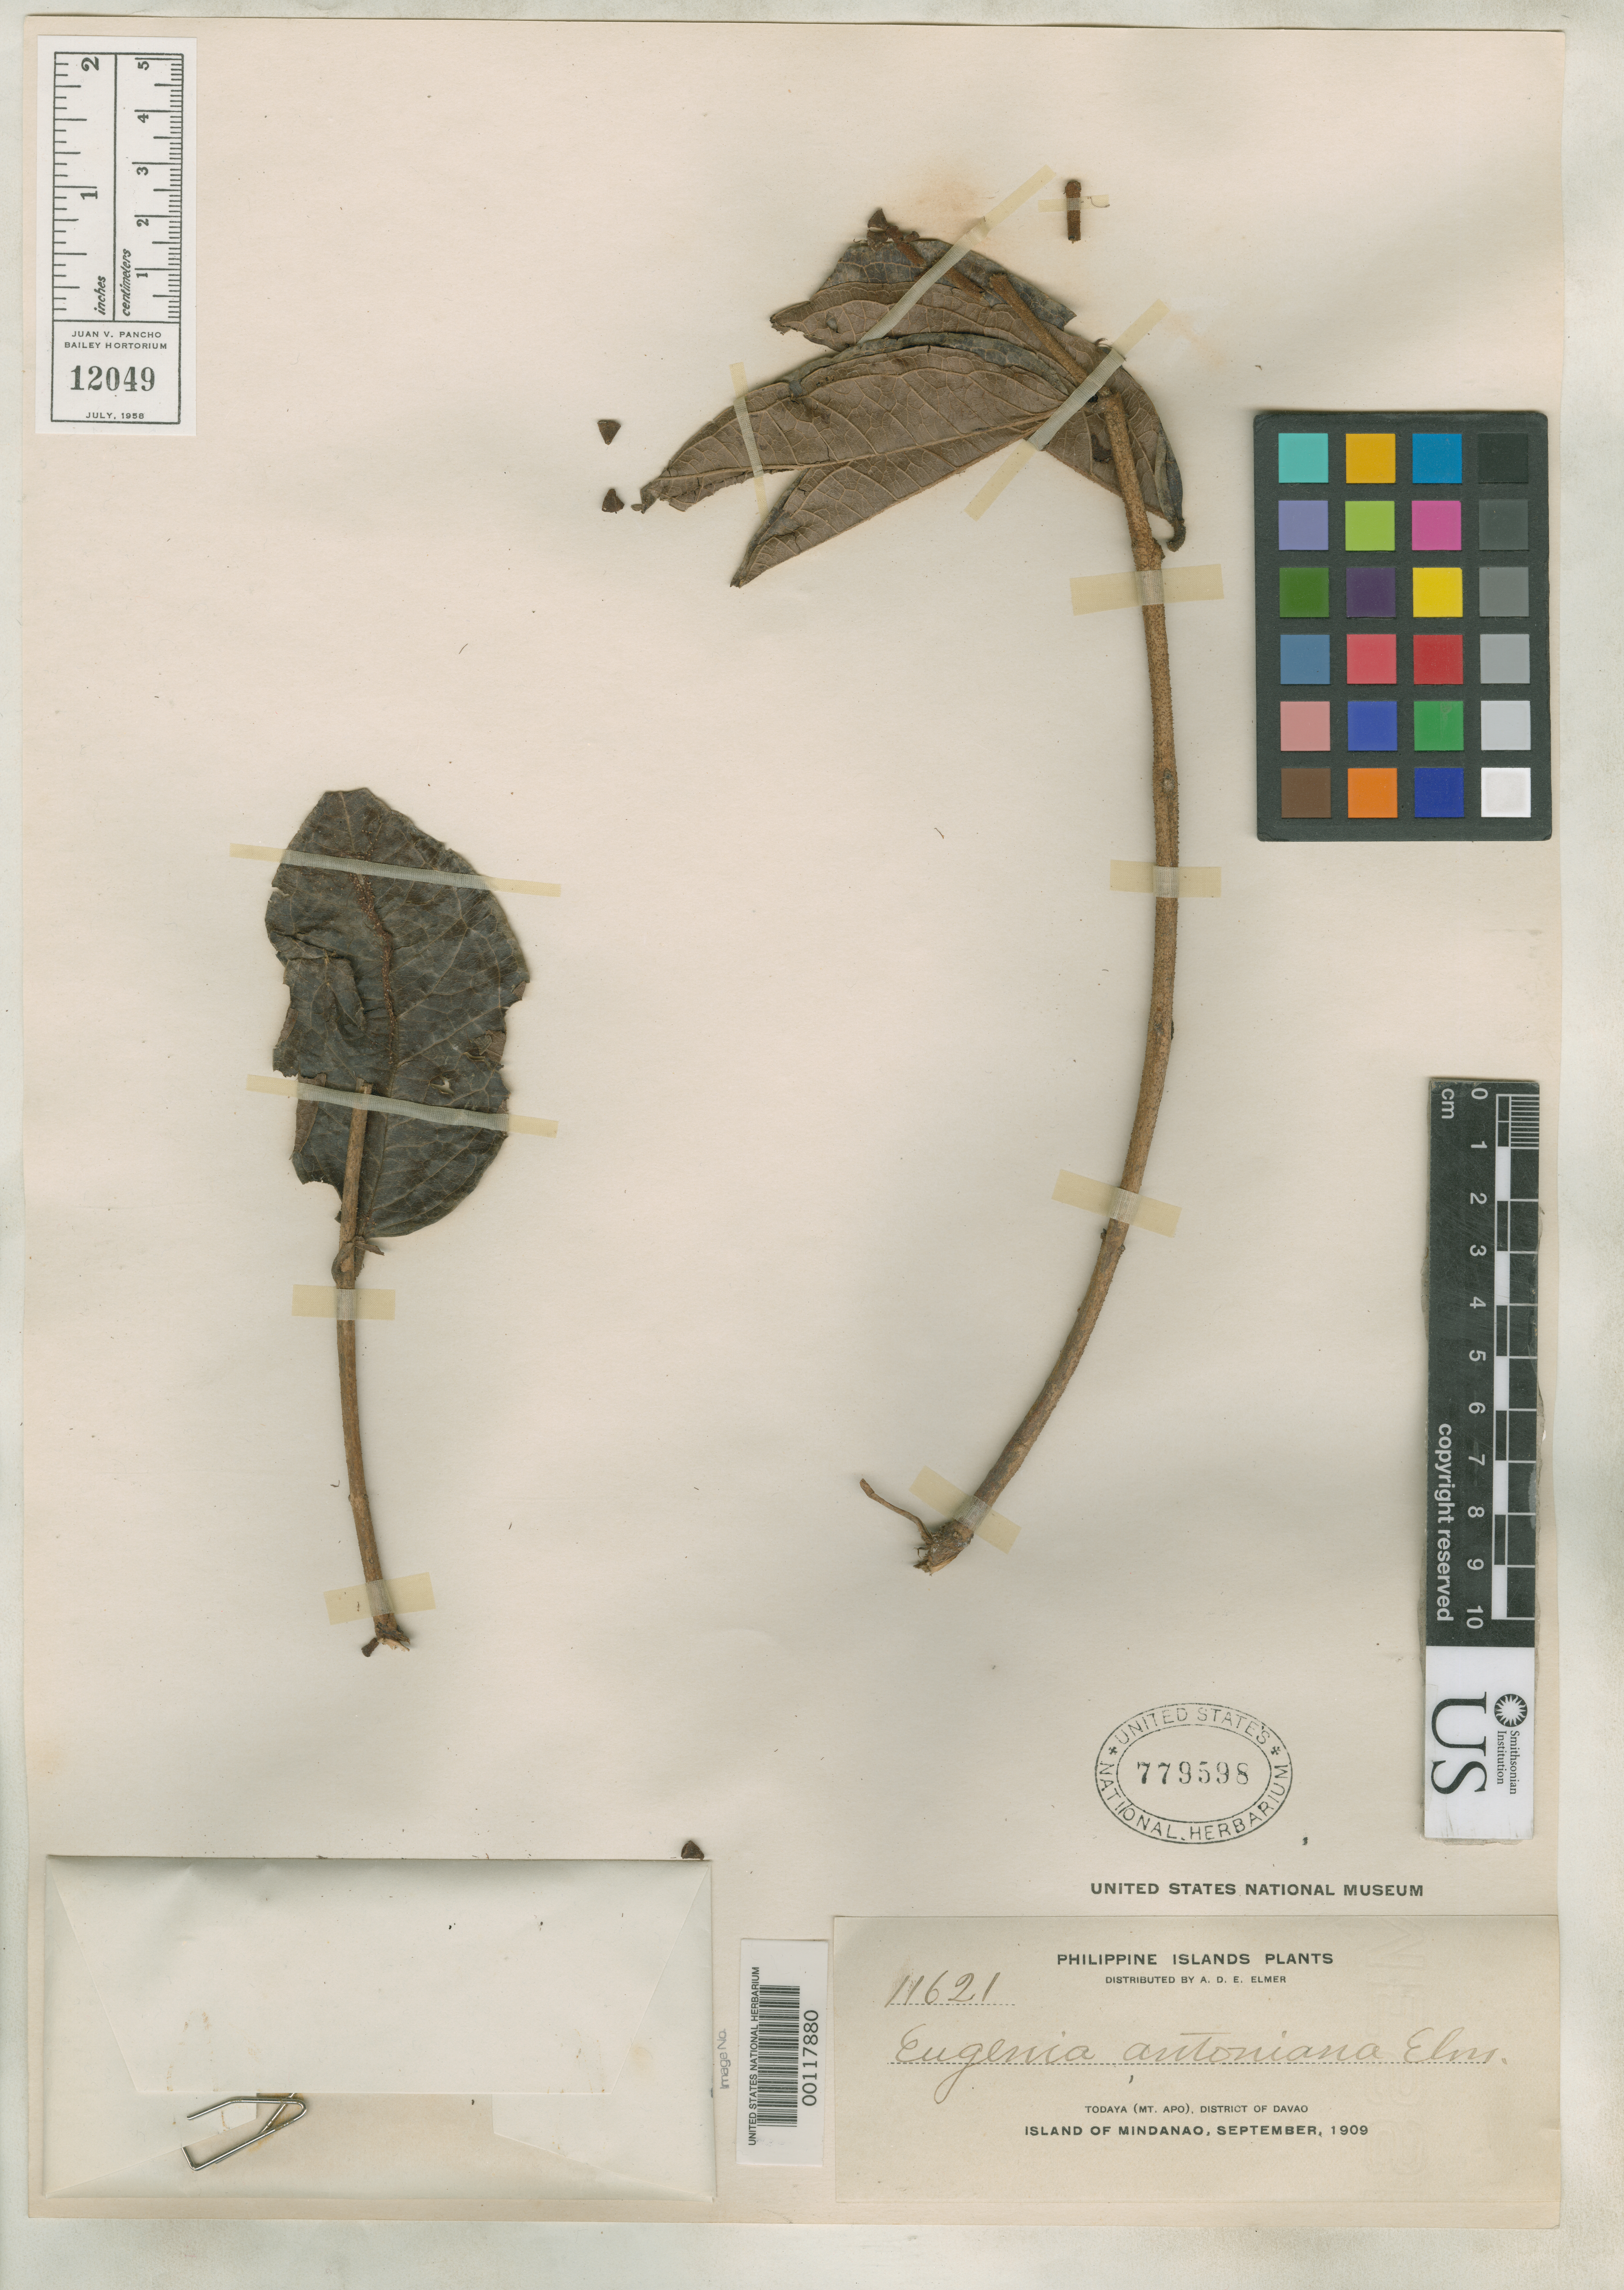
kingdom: Plantae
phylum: Tracheophyta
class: Magnoliopsida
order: Myrtales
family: Myrtaceae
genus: Eugenia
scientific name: Eugenia antoniana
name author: Elmer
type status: Isotype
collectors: A. D. E. Elmer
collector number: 11621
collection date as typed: Sep 1909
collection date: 1909-09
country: Philippines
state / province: Davao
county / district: Davao del Sur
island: Mindanao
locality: Todaya, Mt. Apo.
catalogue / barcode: US 779598